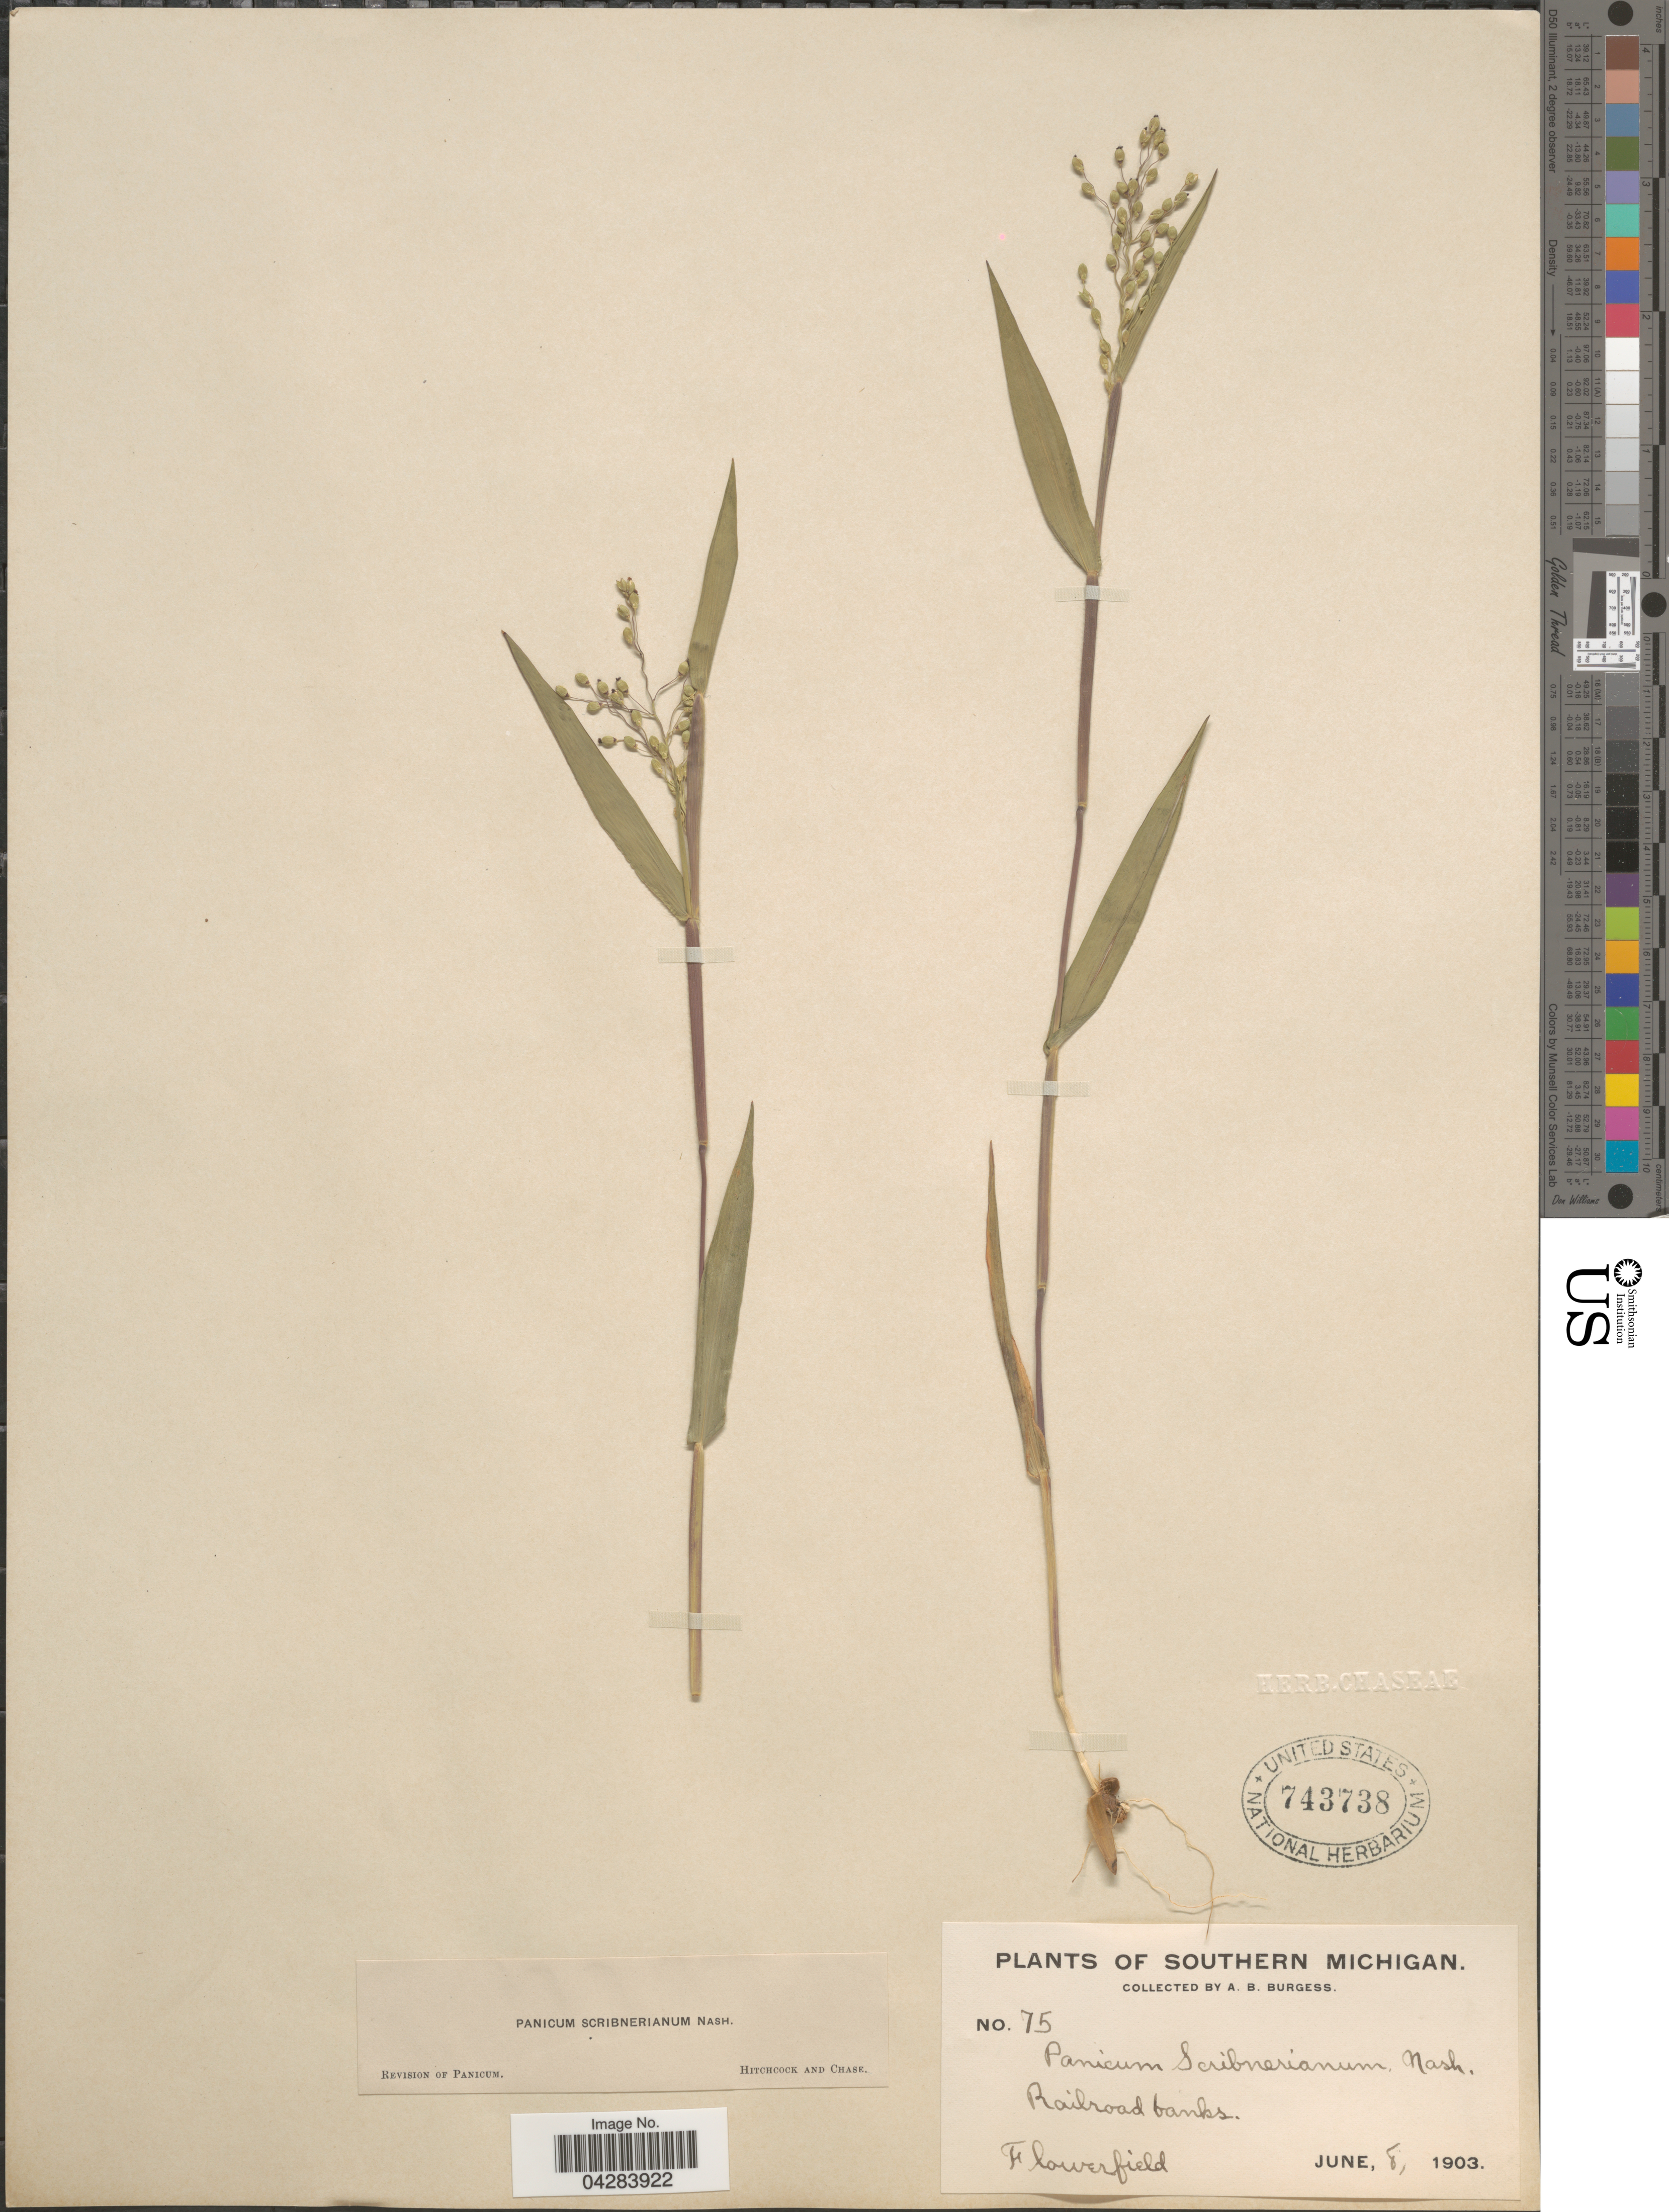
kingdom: Plantae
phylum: Tracheophyta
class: Liliopsida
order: Poales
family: Poaceae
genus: Dichanthelium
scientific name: Dichanthelium oligosanthes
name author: (Schult.) Gould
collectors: A. Burgess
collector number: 75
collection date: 1903-06-08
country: United States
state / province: Michigan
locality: Southern Michigan. Railroad banks. Flowerfield.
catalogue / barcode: US 743738